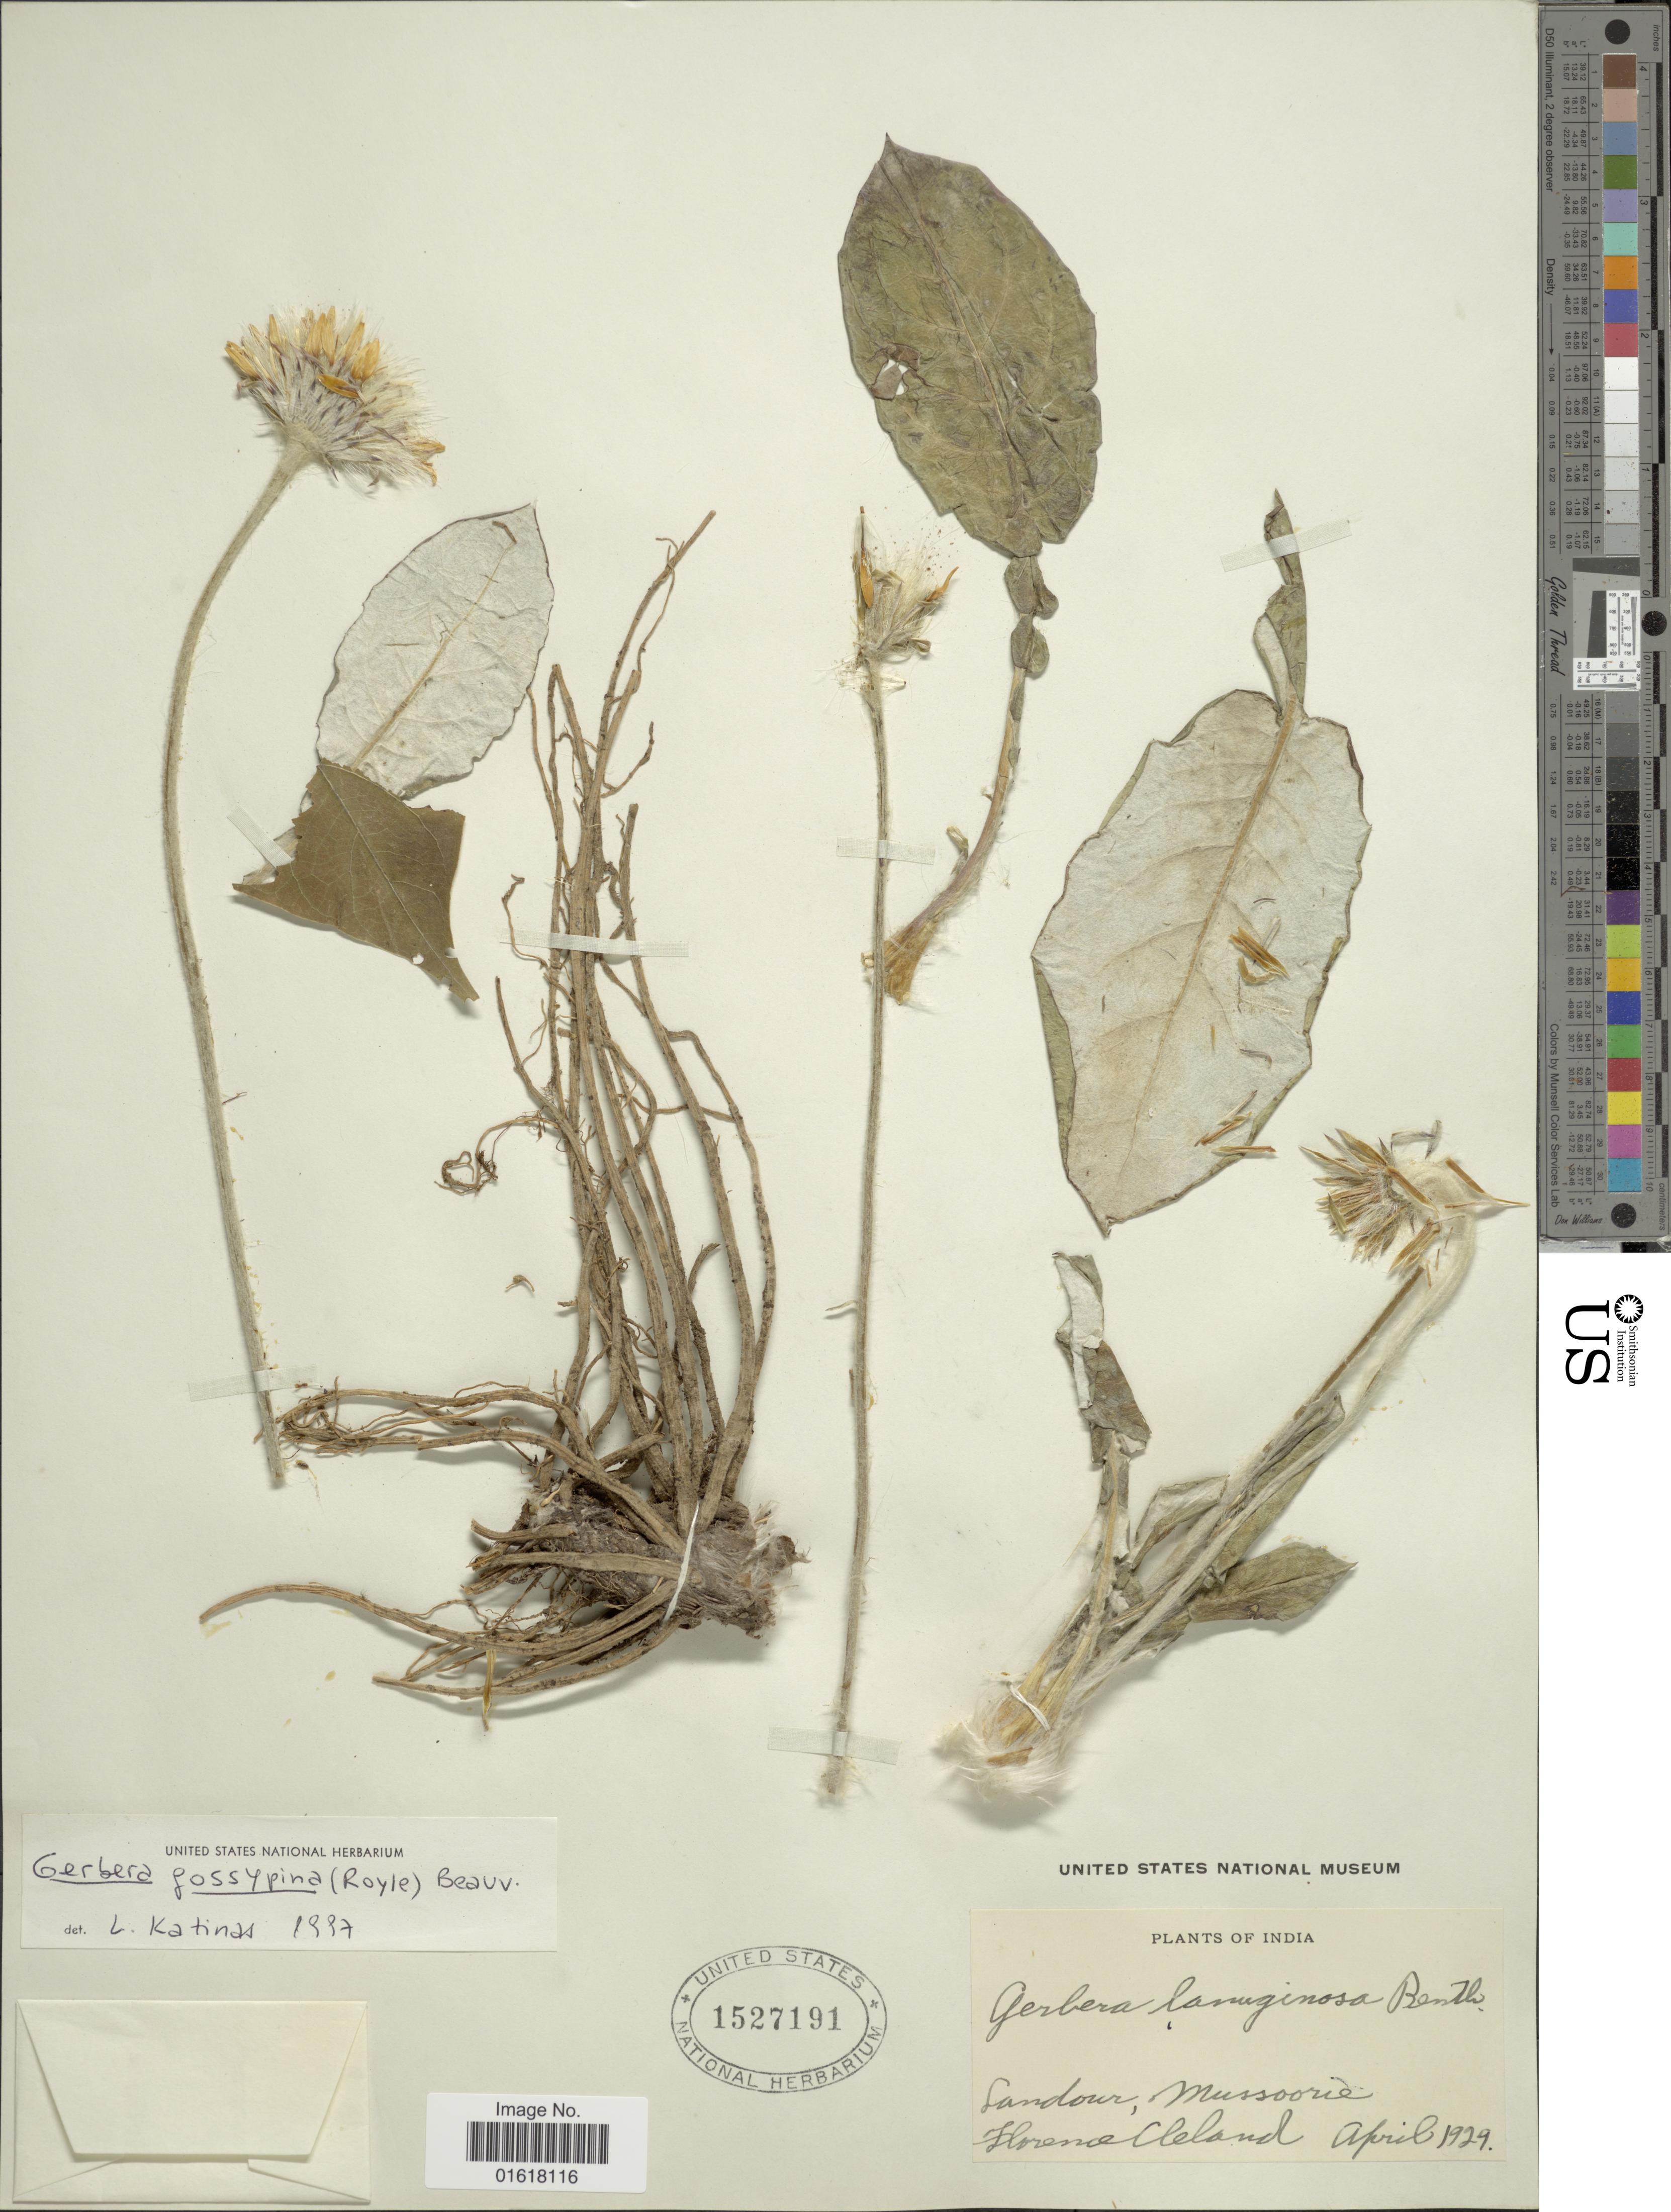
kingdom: Plantae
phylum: Tracheophyta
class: Magnoliopsida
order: Asterales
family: Asteraceae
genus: Gerbera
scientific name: Gerbera gossypina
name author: (Royle) Beauverd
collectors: F. Cleland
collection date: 1929-04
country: India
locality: Landour, Mussoorie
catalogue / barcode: US 1527191